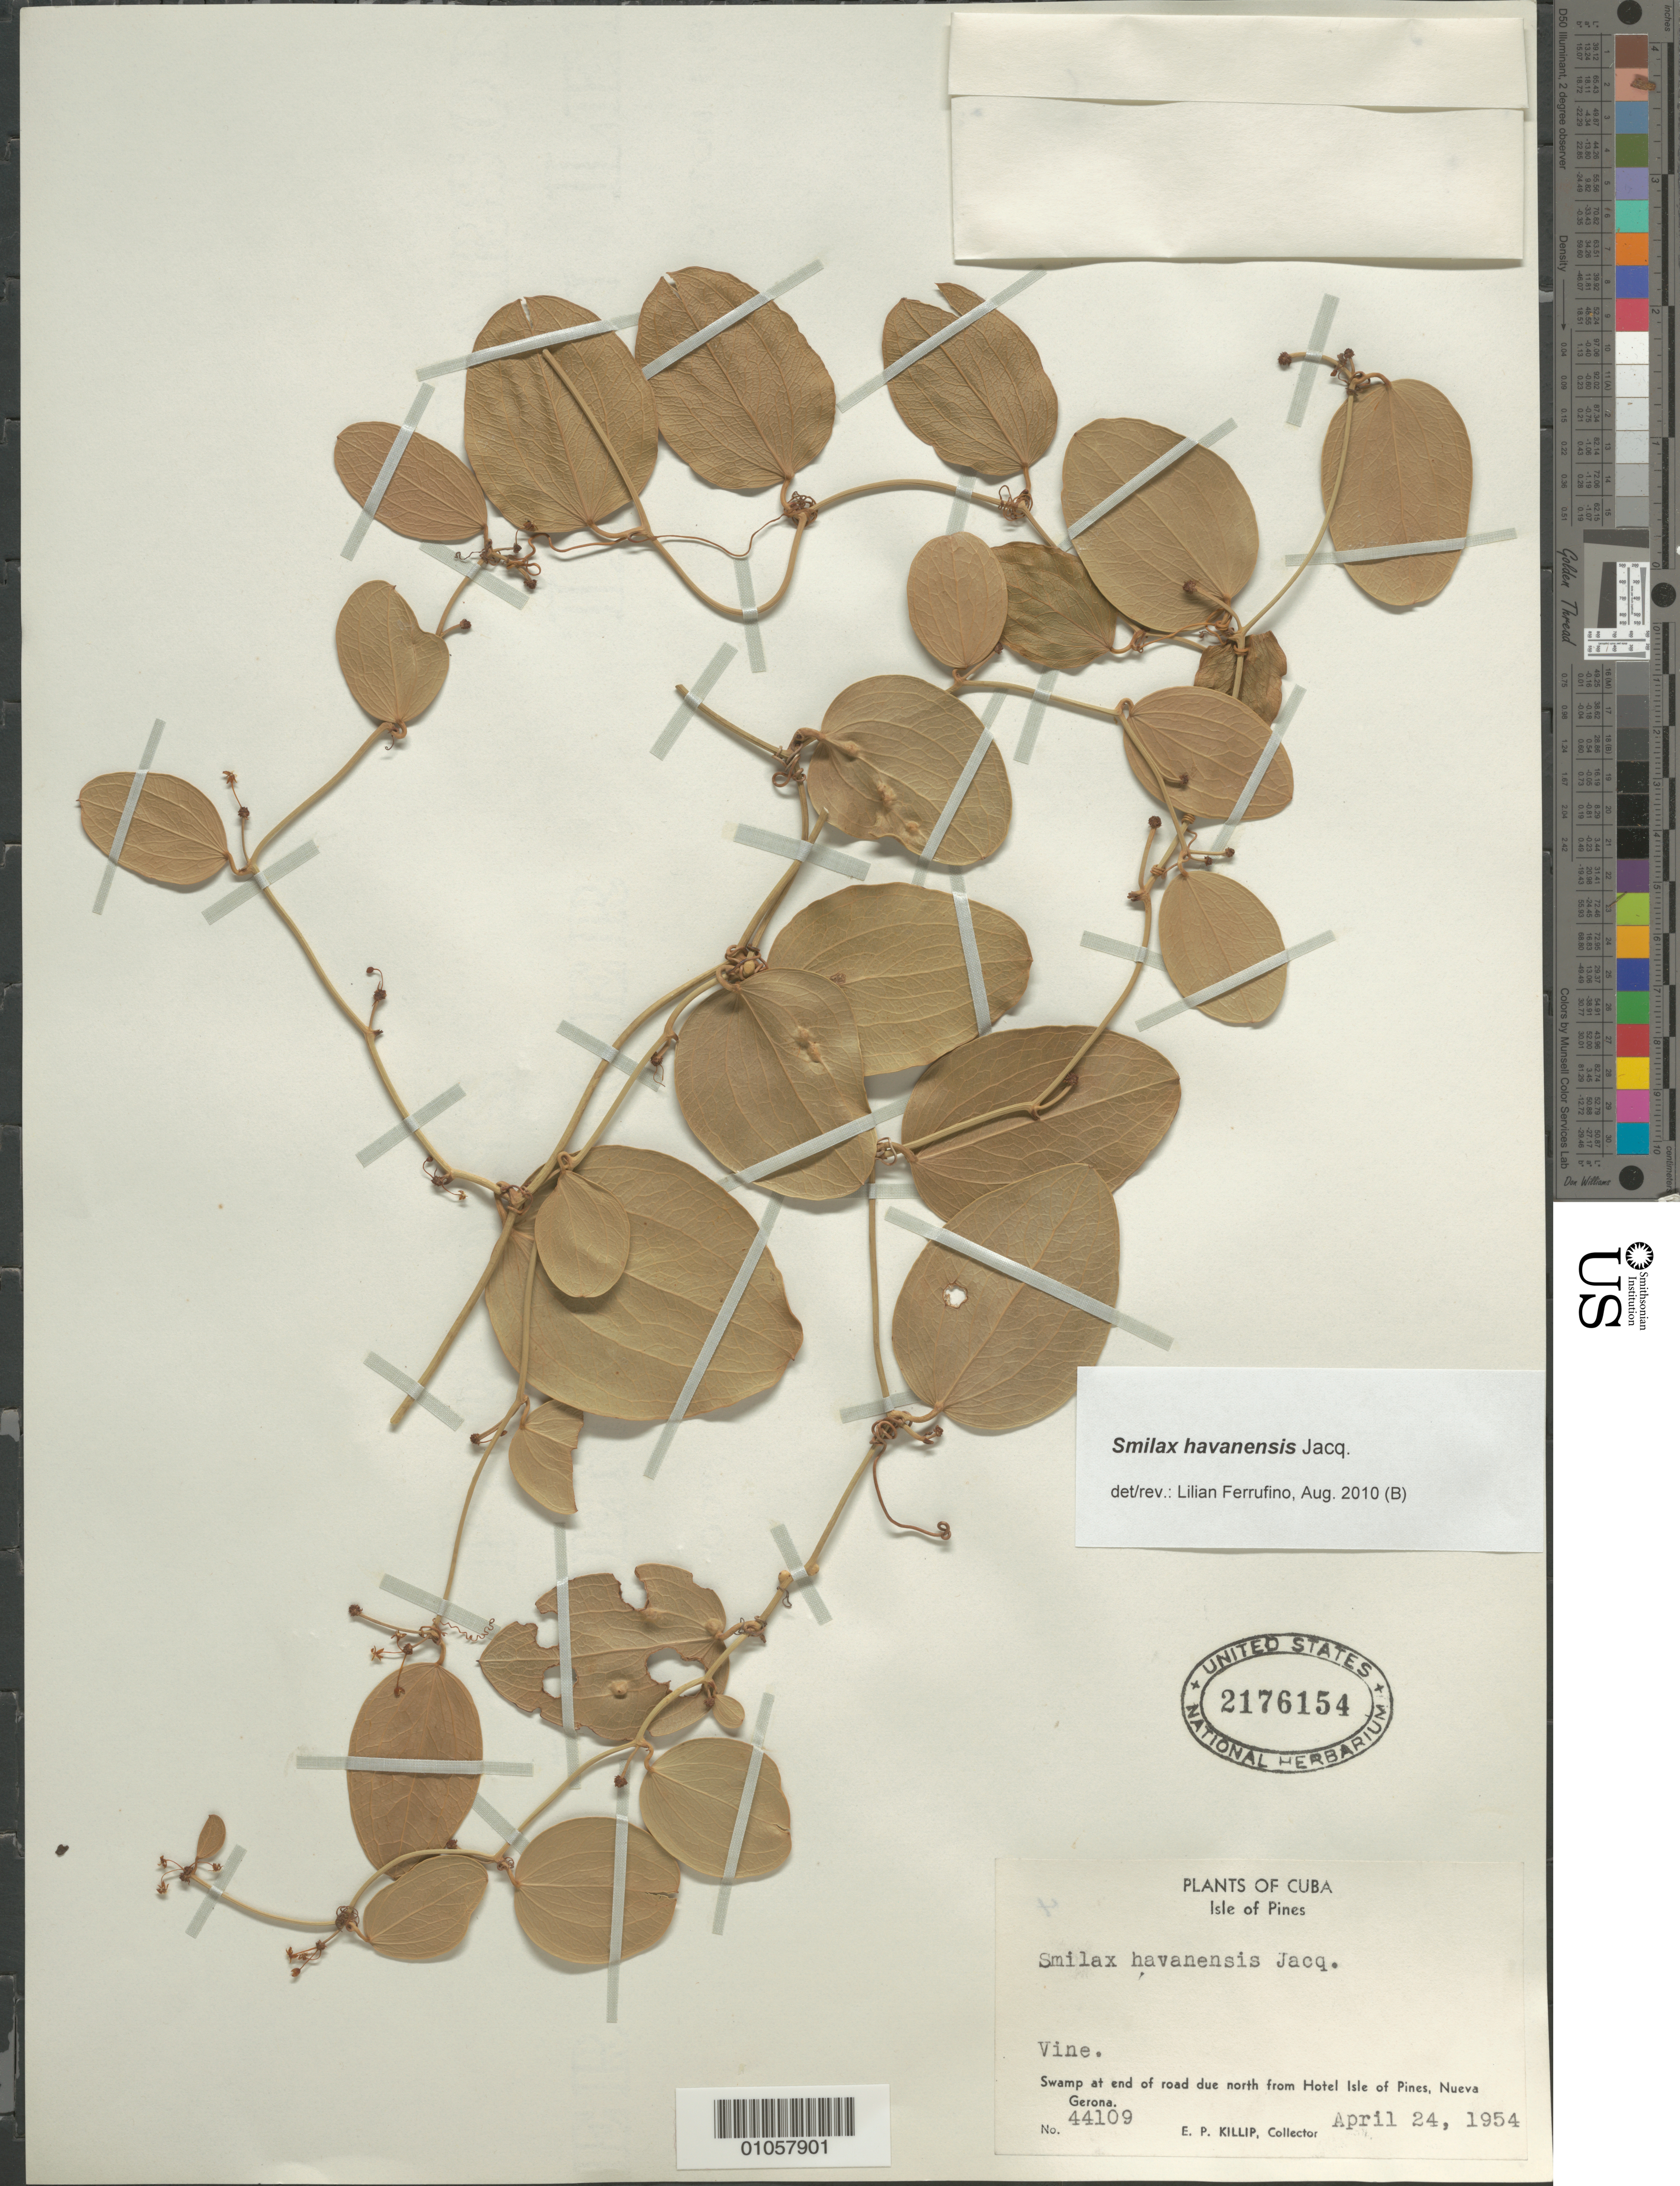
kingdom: Plantae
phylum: Tracheophyta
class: Liliopsida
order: Liliales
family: Smilacaceae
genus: Smilax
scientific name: Smilax havanensis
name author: Jacq.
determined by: Ferrufino, L., (USJ), Herbario Universidad de Costa Rica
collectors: E. P. Killip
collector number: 44109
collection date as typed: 24 Apr 1954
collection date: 1954-04-24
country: Cuba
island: Isla de la Juventud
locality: Nueva Gerona, Hotel Isle of Pines, end of road due north from hotel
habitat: Swamp at end of road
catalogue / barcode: US 2176154